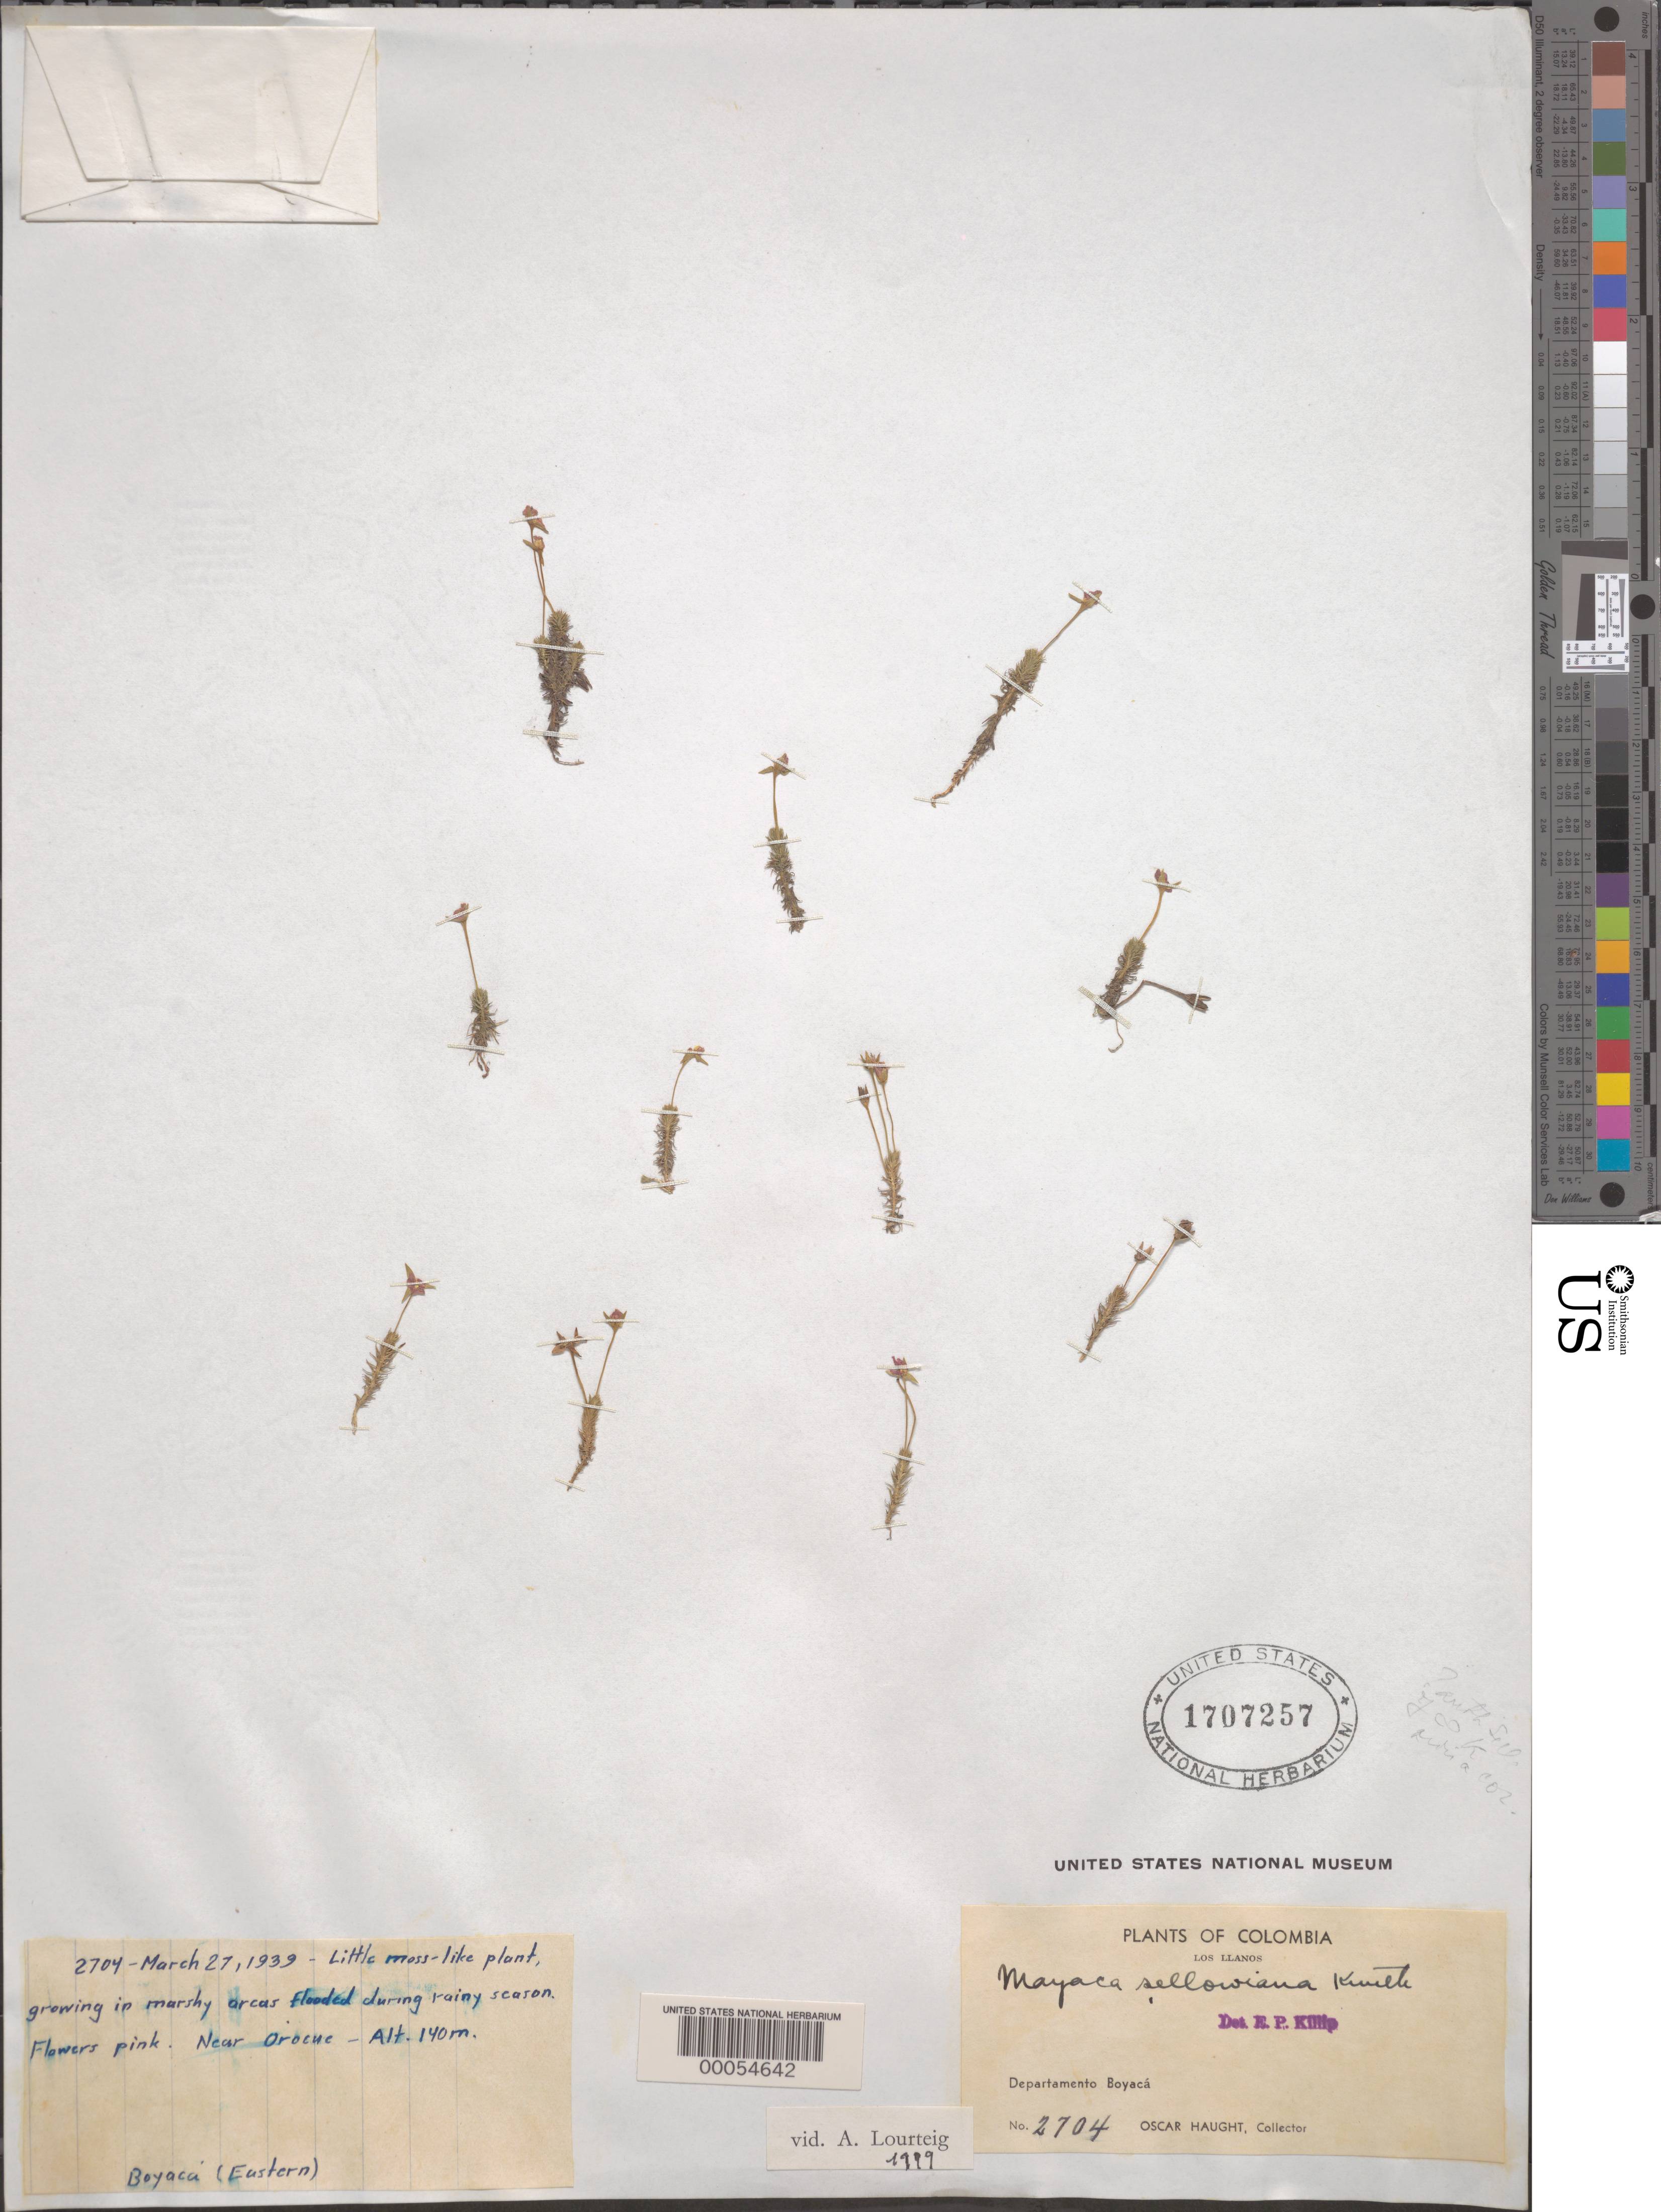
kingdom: Plantae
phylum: Tracheophyta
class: Liliopsida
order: Poales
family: Mayacaceae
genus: Mayaca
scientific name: Mayaca sellowiana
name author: Kunth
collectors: O. L. Haught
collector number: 2704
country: Colombia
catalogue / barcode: US 1707257